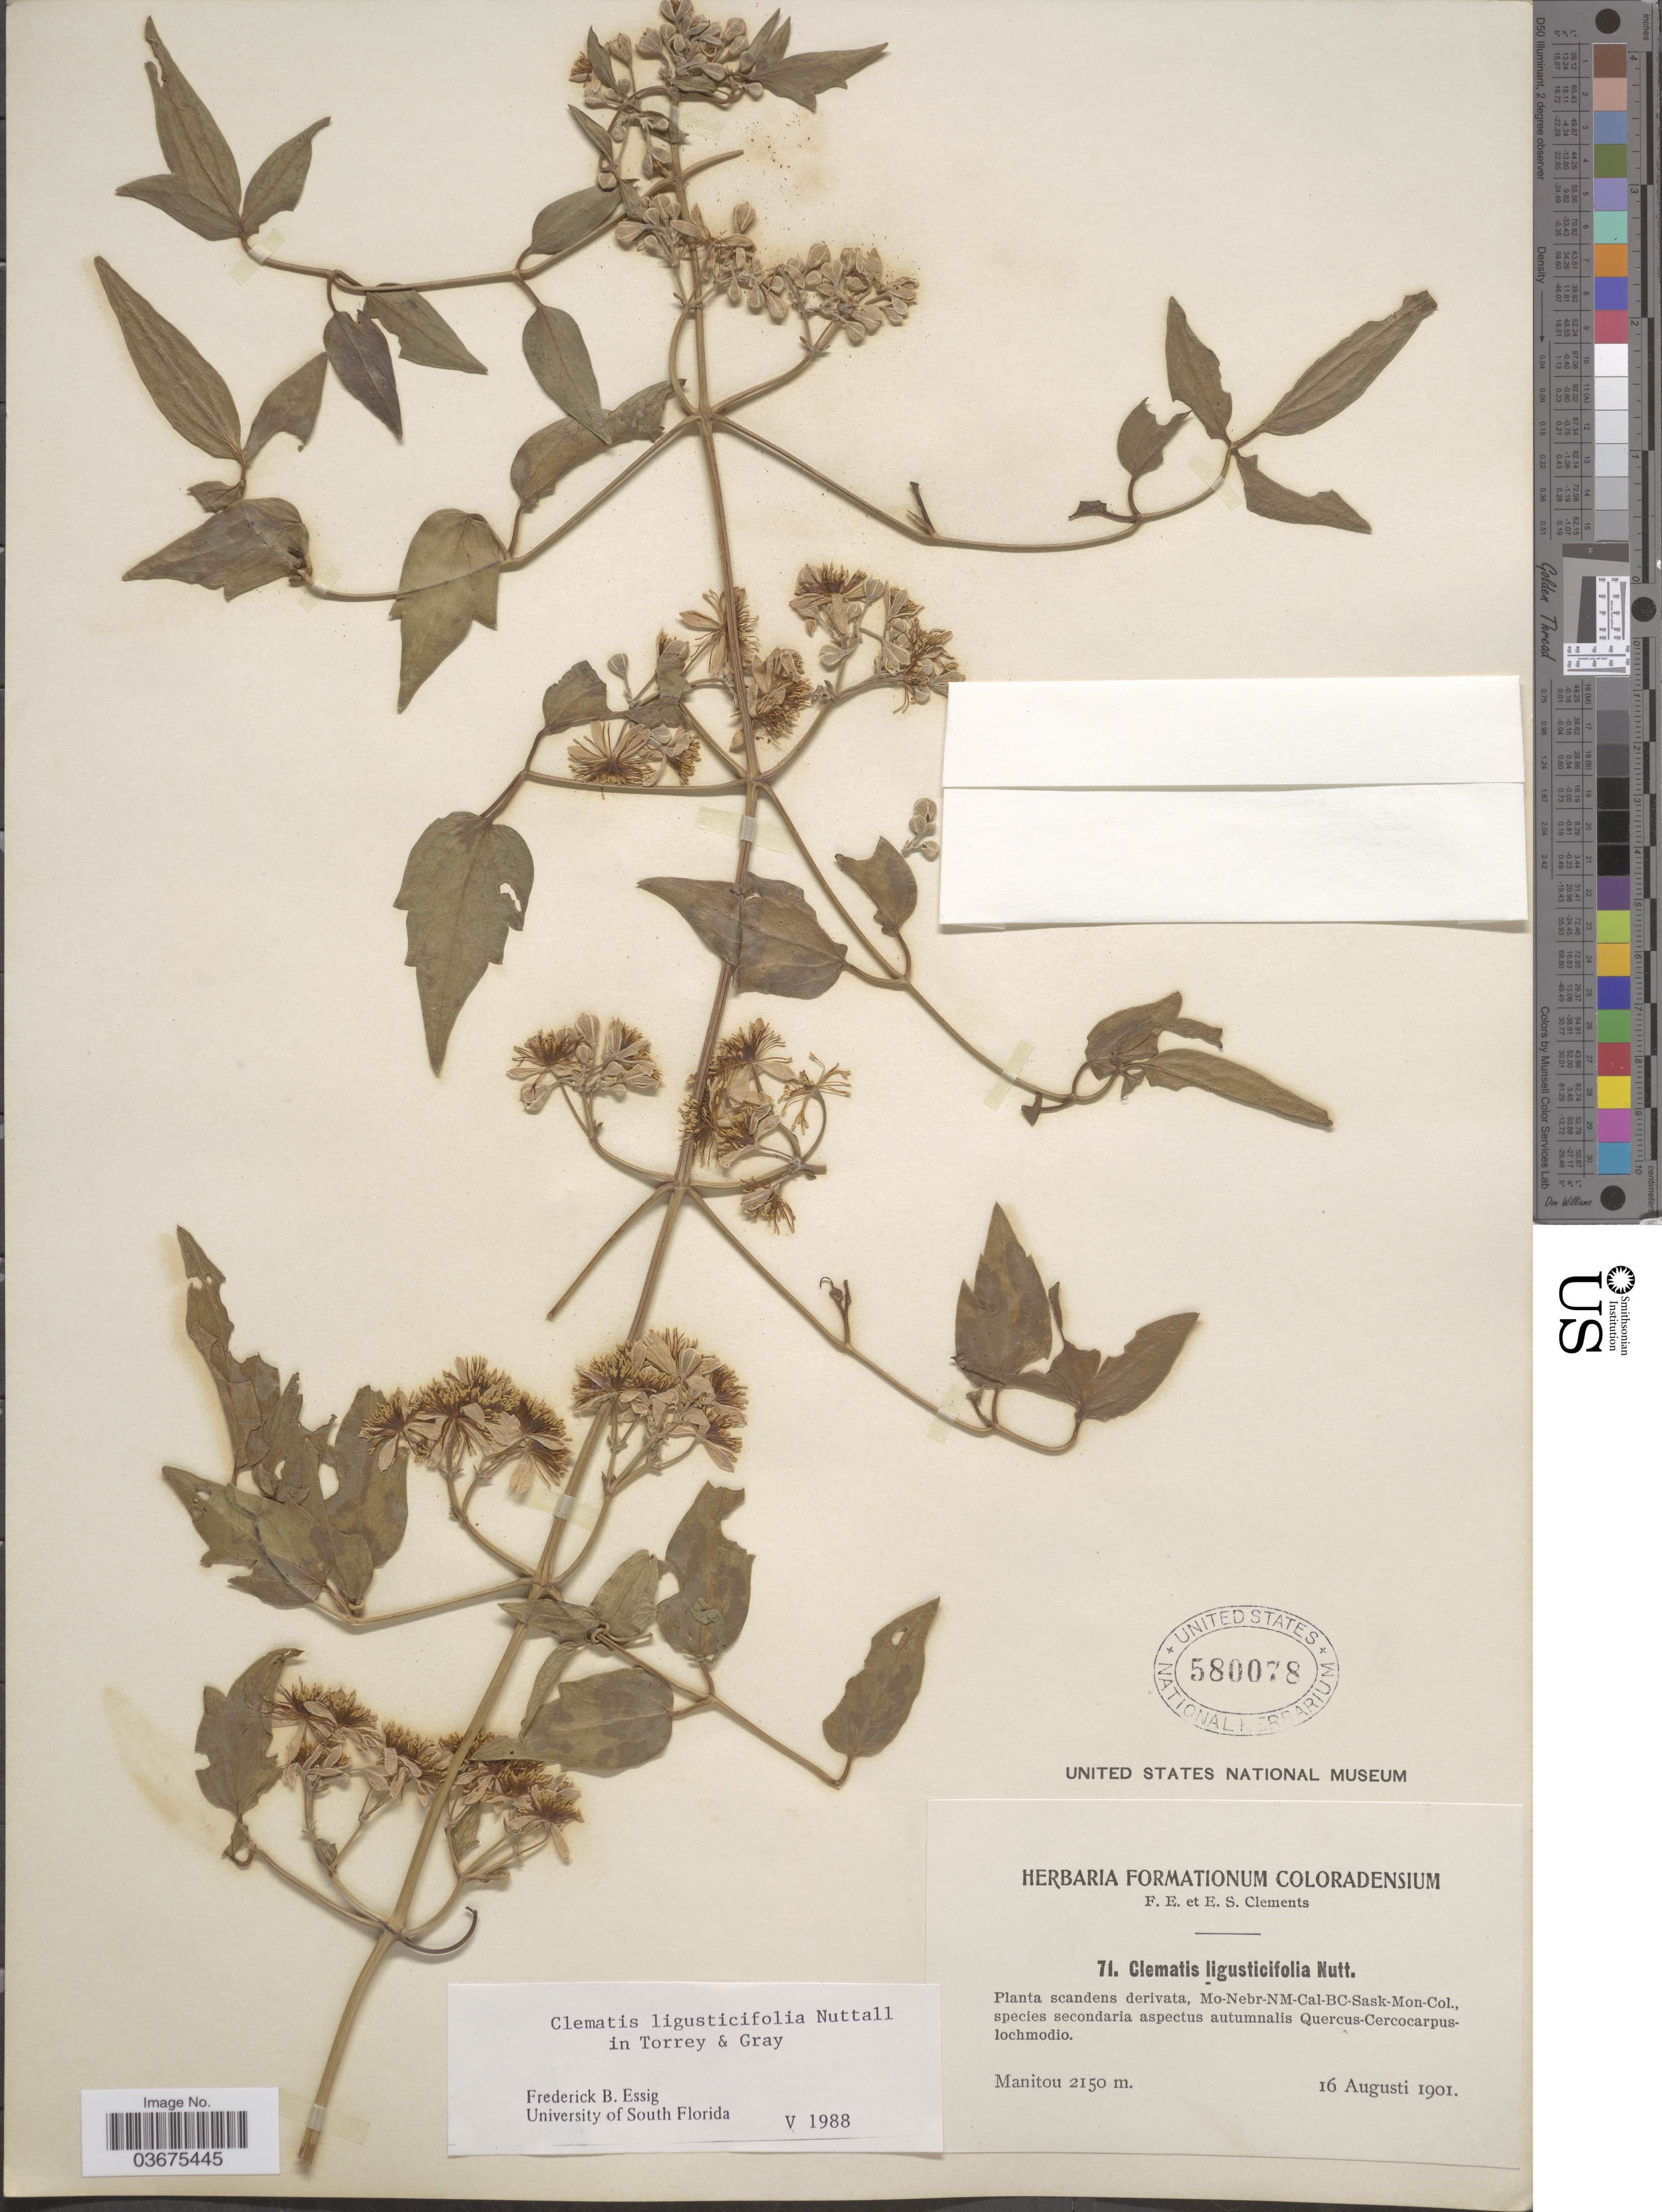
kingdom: Plantae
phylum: Tracheophyta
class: Magnoliopsida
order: Ranunculales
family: Ranunculaceae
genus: Clematis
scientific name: Clematis ligusticifolia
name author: Nutt.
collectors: F. E. Clements & E. S. Clements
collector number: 71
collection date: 1901-08-16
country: United States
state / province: Colorado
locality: Manitou.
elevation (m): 2150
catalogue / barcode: US 580078